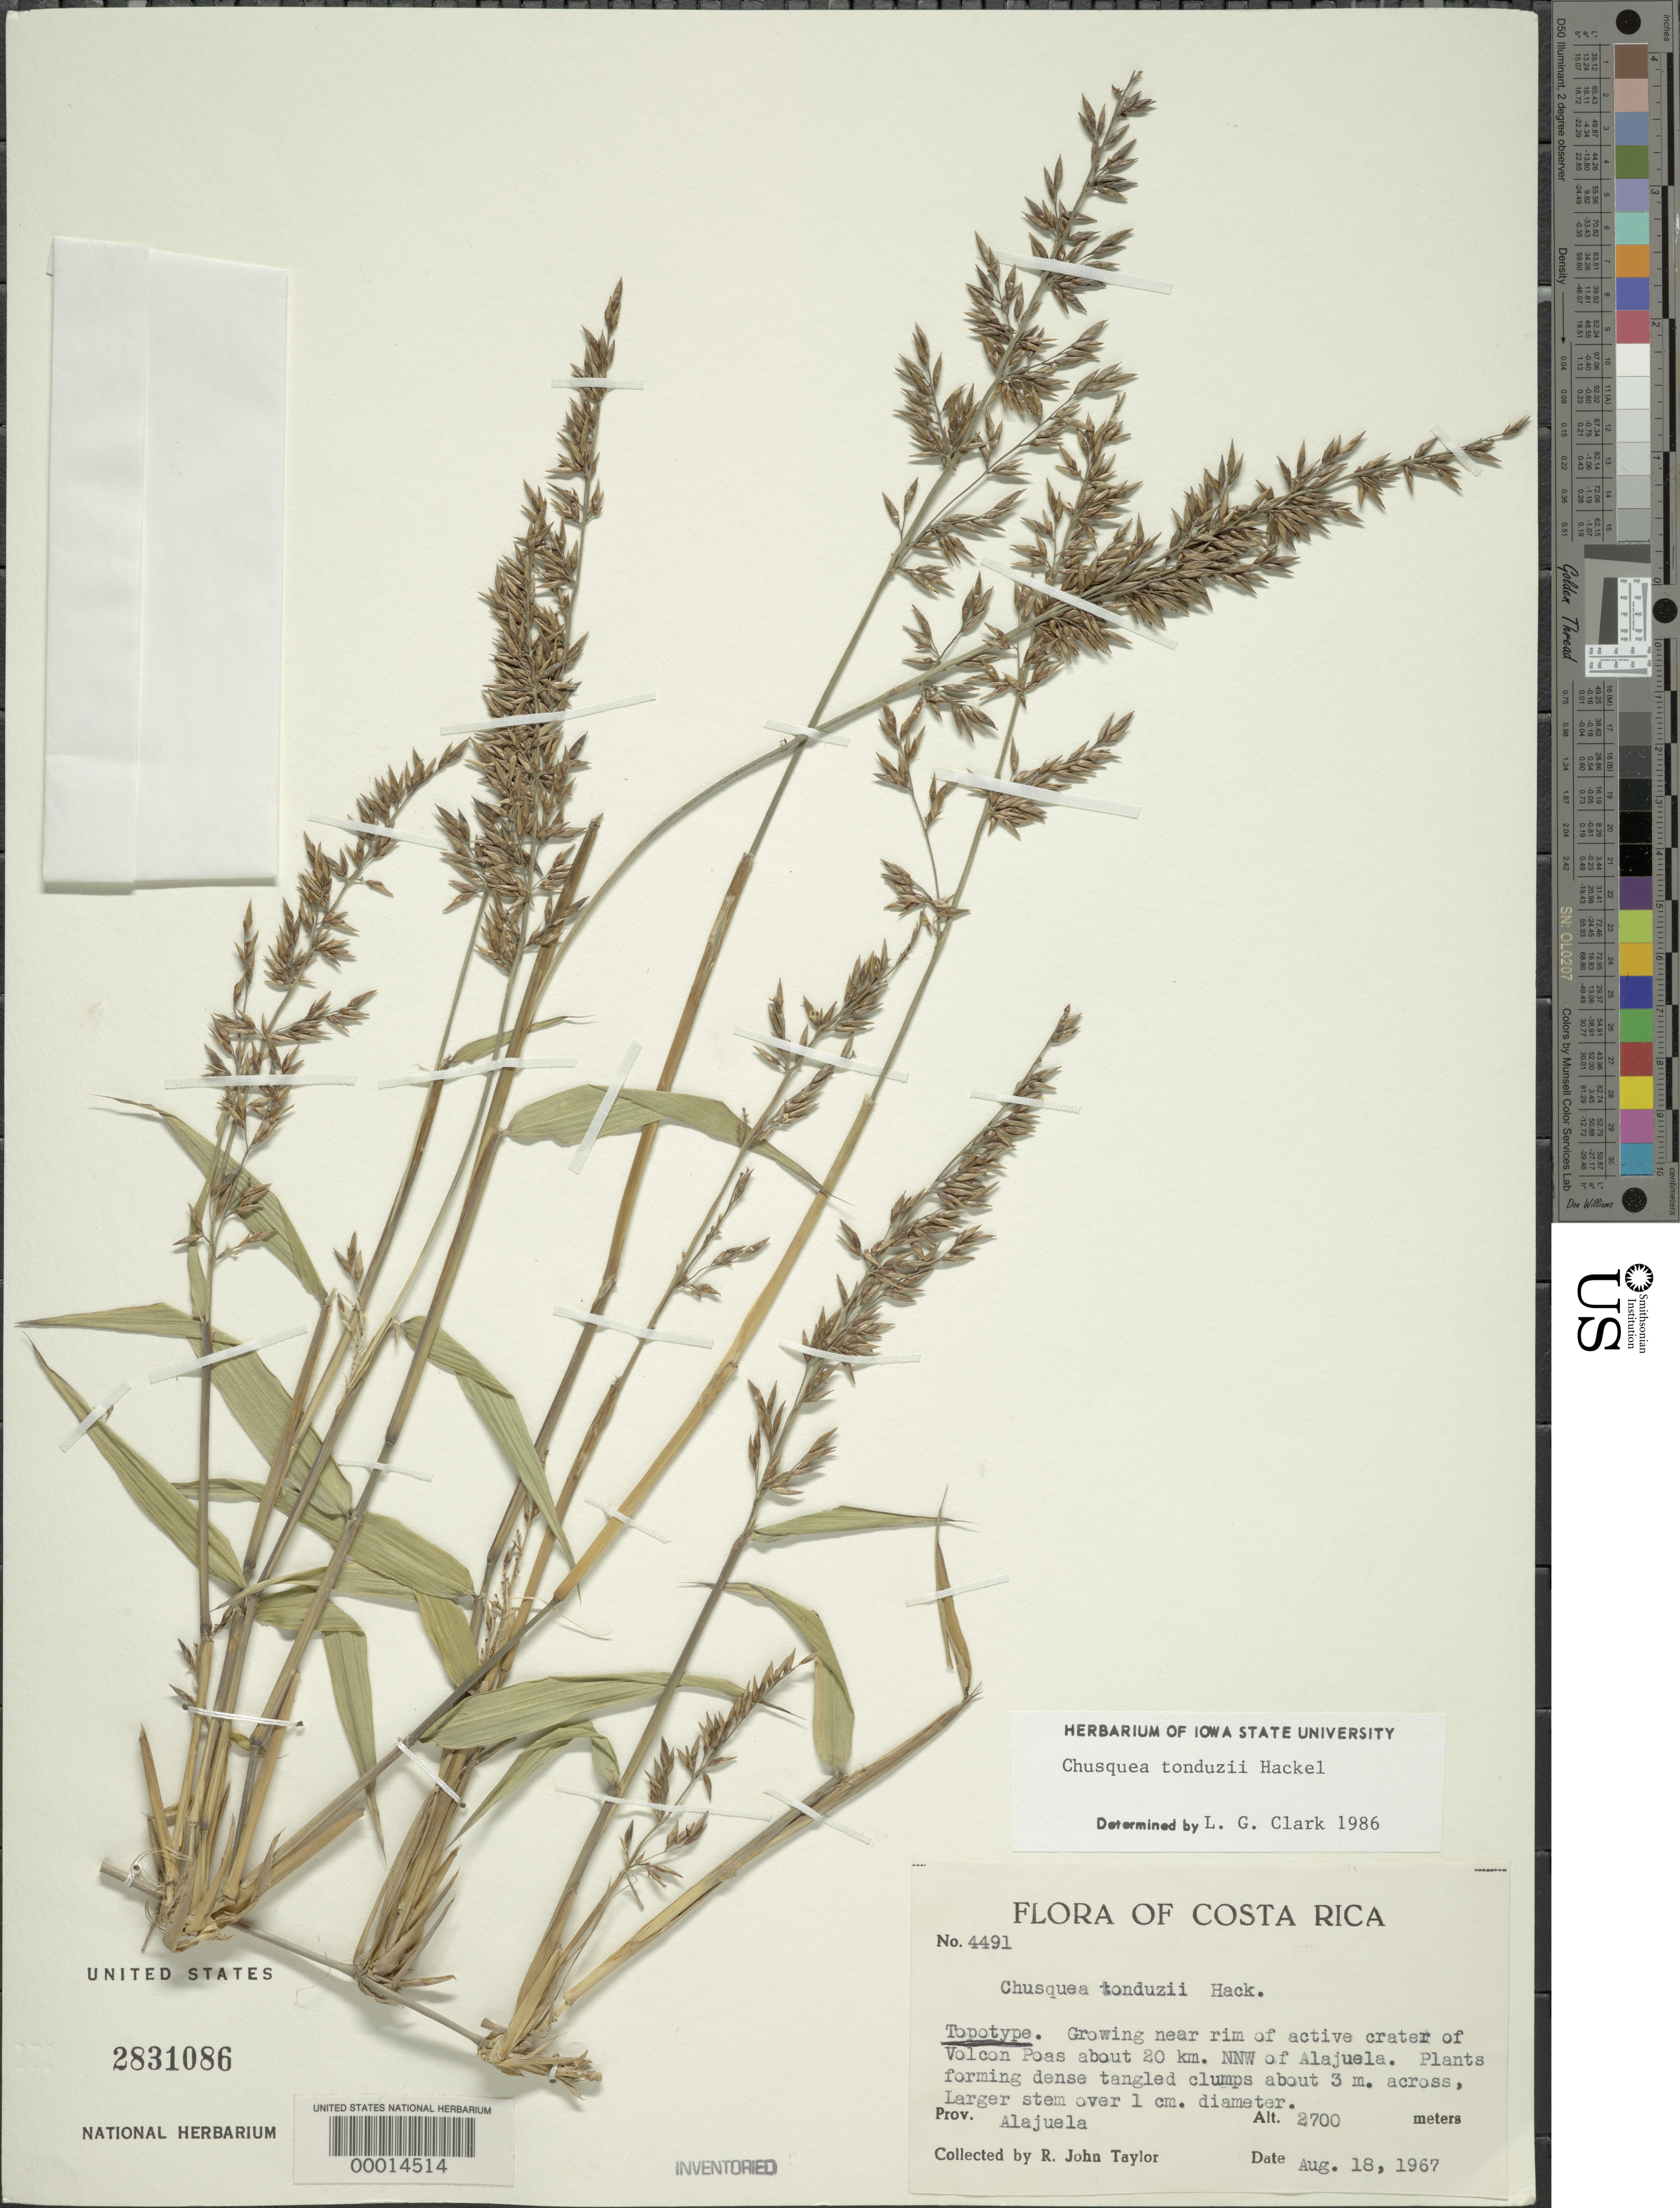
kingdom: Plantae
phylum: Tracheophyta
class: Liliopsida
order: Poales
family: Poaceae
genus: Chusquea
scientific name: Chusquea tonduzii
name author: Hack.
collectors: J. Taylor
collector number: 4491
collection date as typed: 18 Aug 1967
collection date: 1967-08-18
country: Costa Rica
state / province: Alajuela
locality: Volcan Poás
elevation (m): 2700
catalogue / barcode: US 2831086